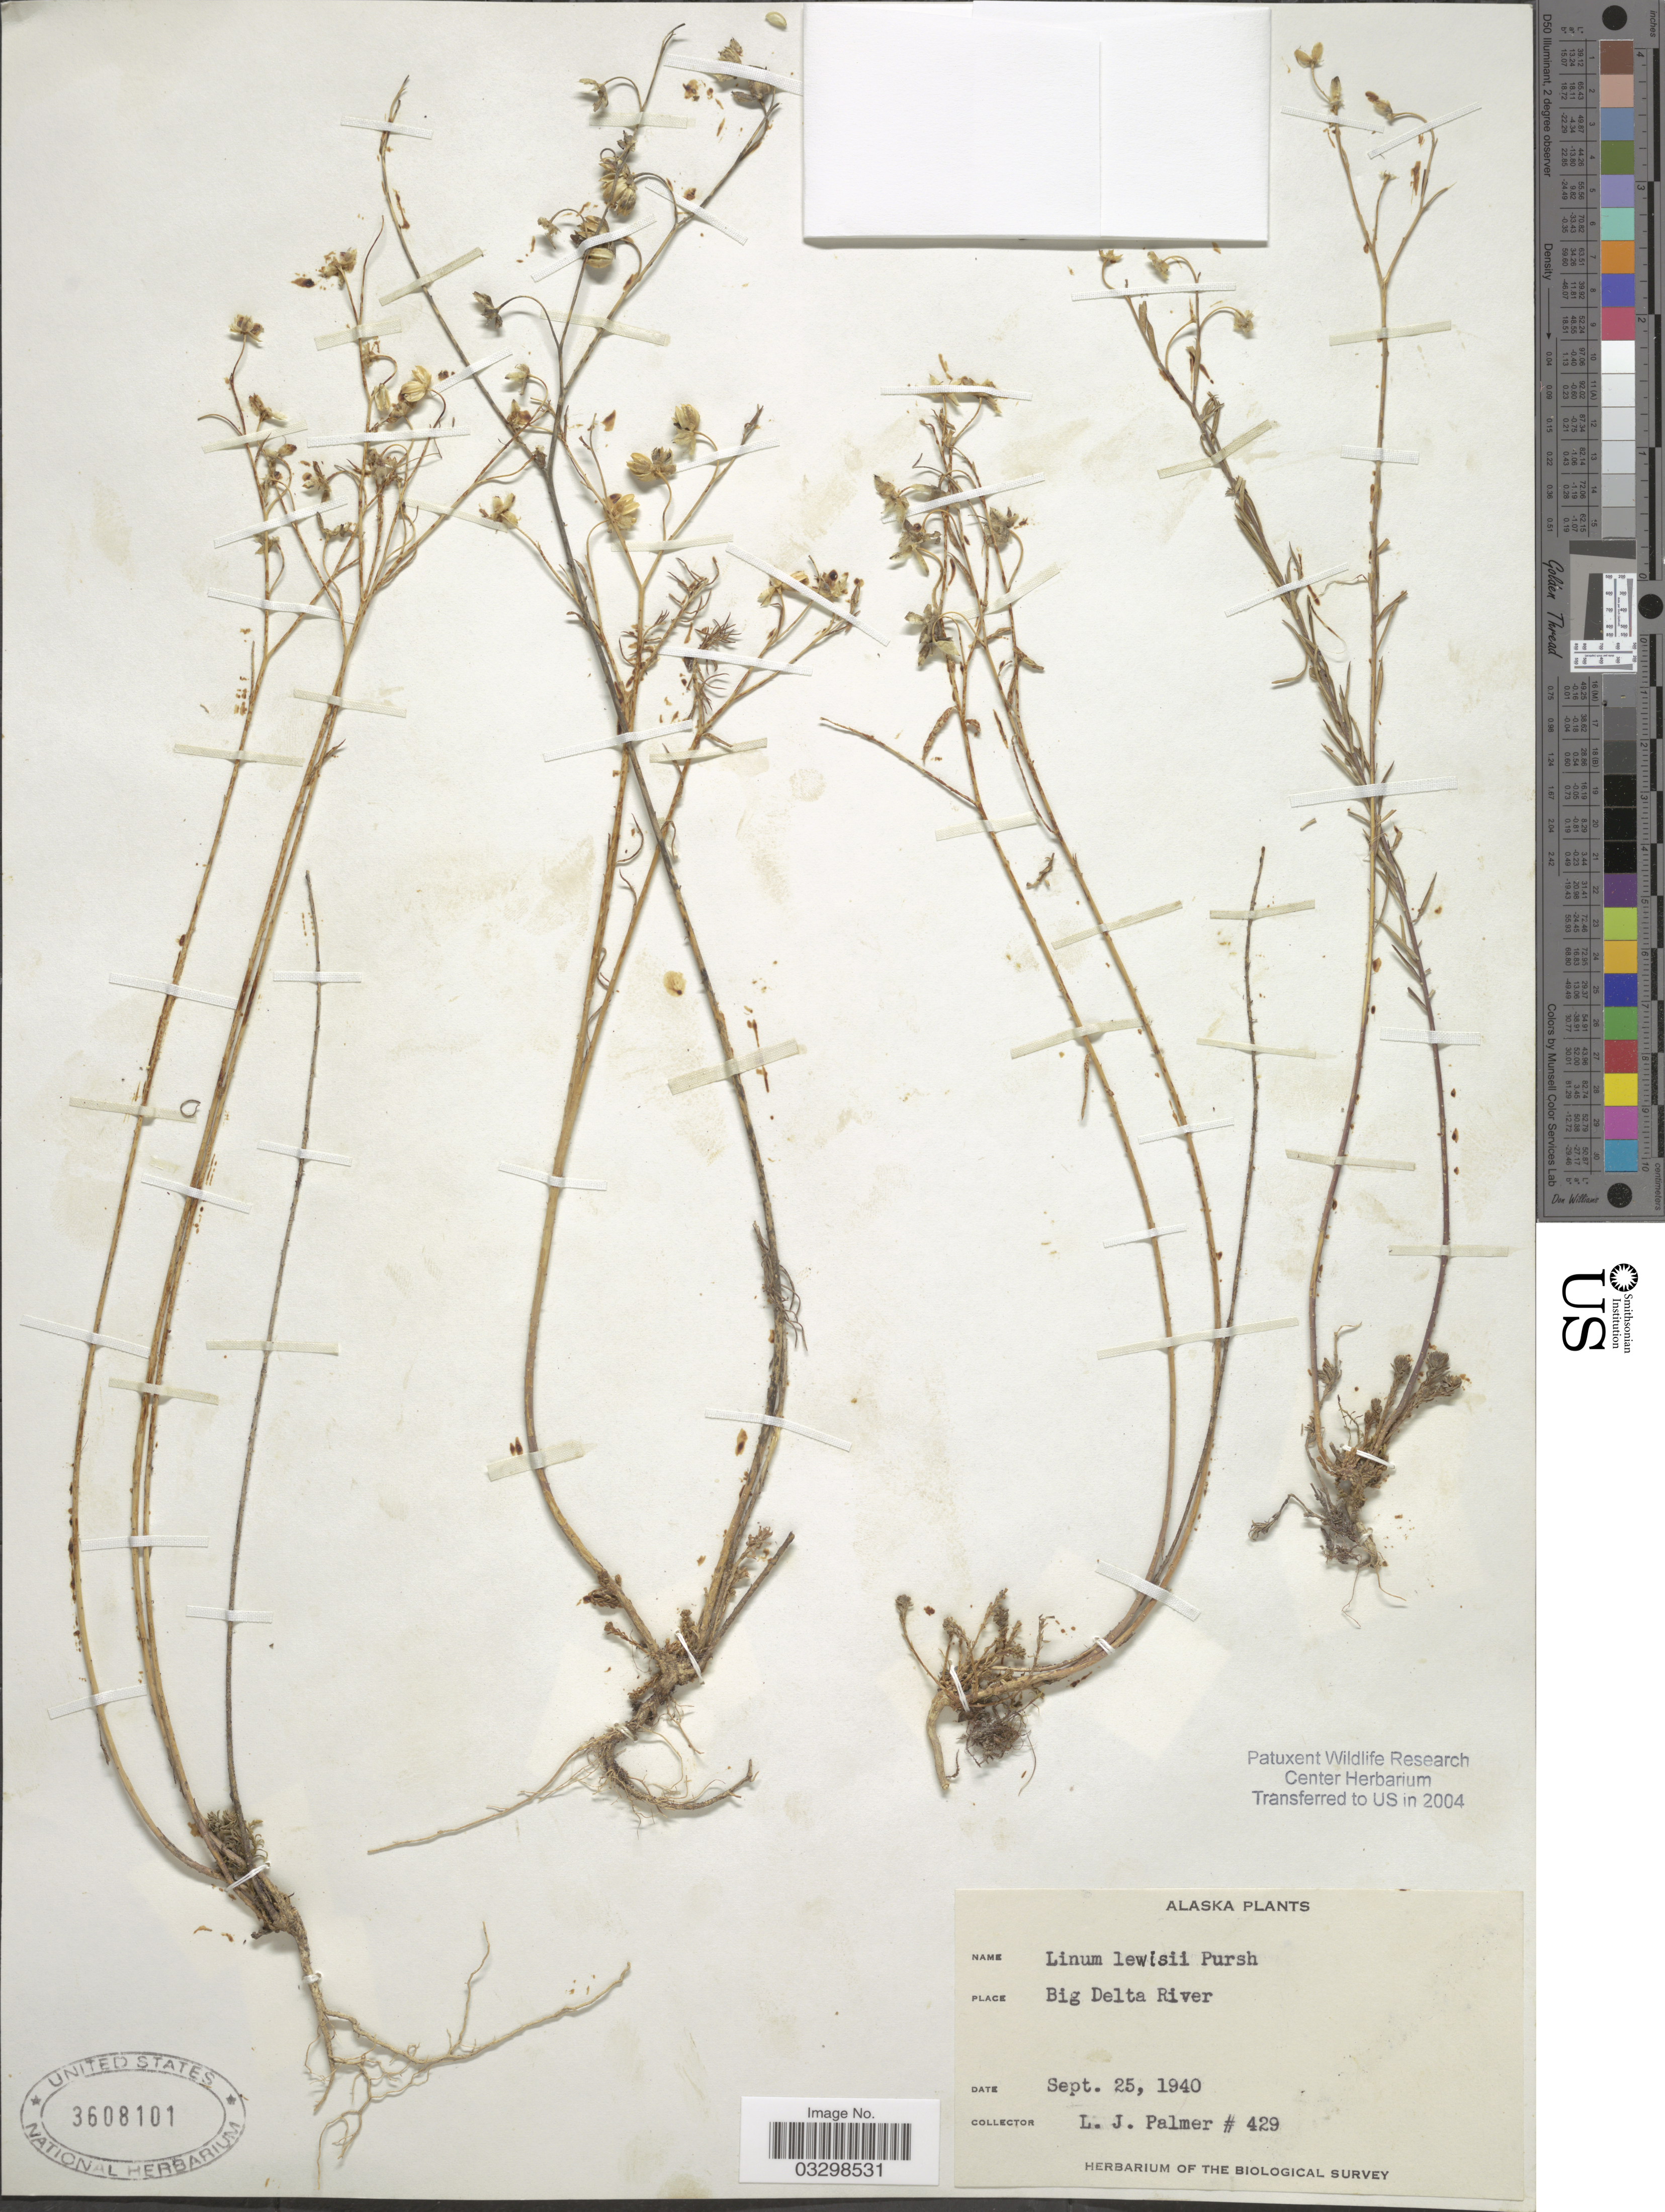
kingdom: Plantae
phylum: Tracheophyta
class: Magnoliopsida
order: Malpighiales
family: Linaceae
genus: Linum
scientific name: Linum lewisii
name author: Pursh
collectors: L. J. Palmer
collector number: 429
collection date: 1940-09-25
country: United States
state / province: Alaska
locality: Big Delta River.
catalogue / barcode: US 3608101